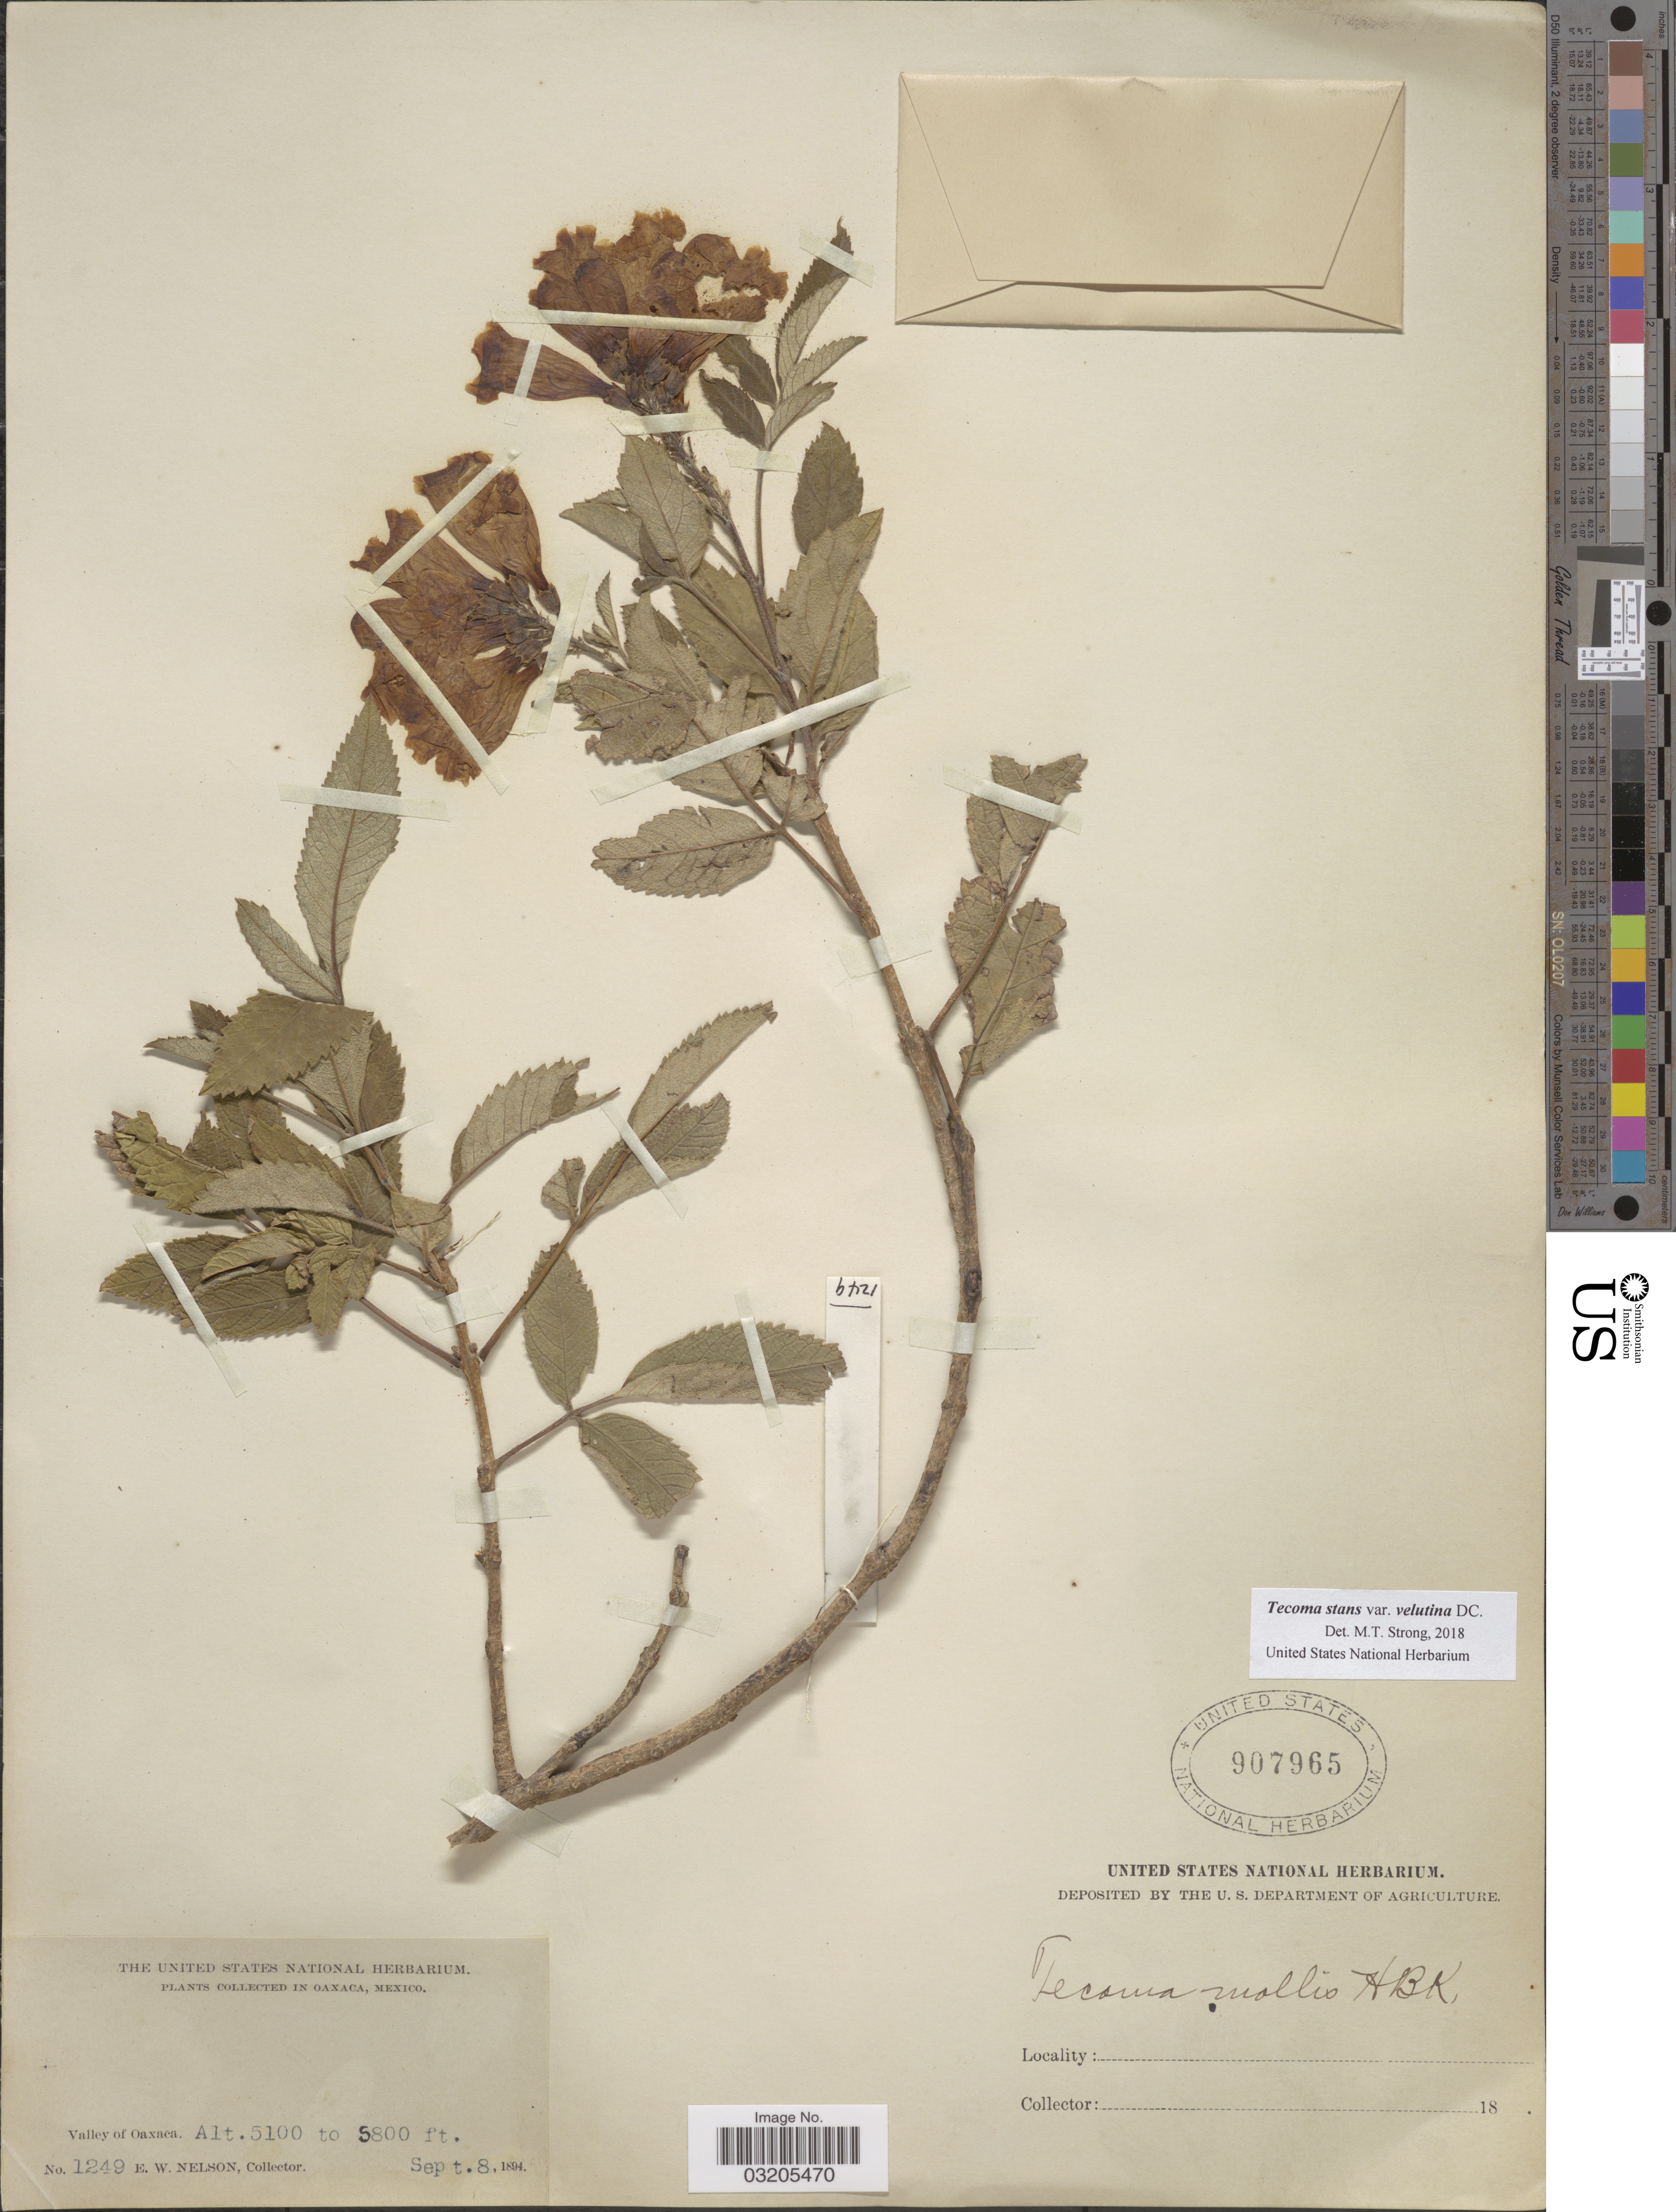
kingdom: Plantae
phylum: Tracheophyta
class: Magnoliopsida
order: Lamiales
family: Bignoniaceae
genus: Tecoma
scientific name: Tecoma stans var. velutina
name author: DC.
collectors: E. W. Nelson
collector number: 1249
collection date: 1894-09-08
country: Mexico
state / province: Oaxaca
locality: Valley of Oaxaca.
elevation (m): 1554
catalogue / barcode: US 907965